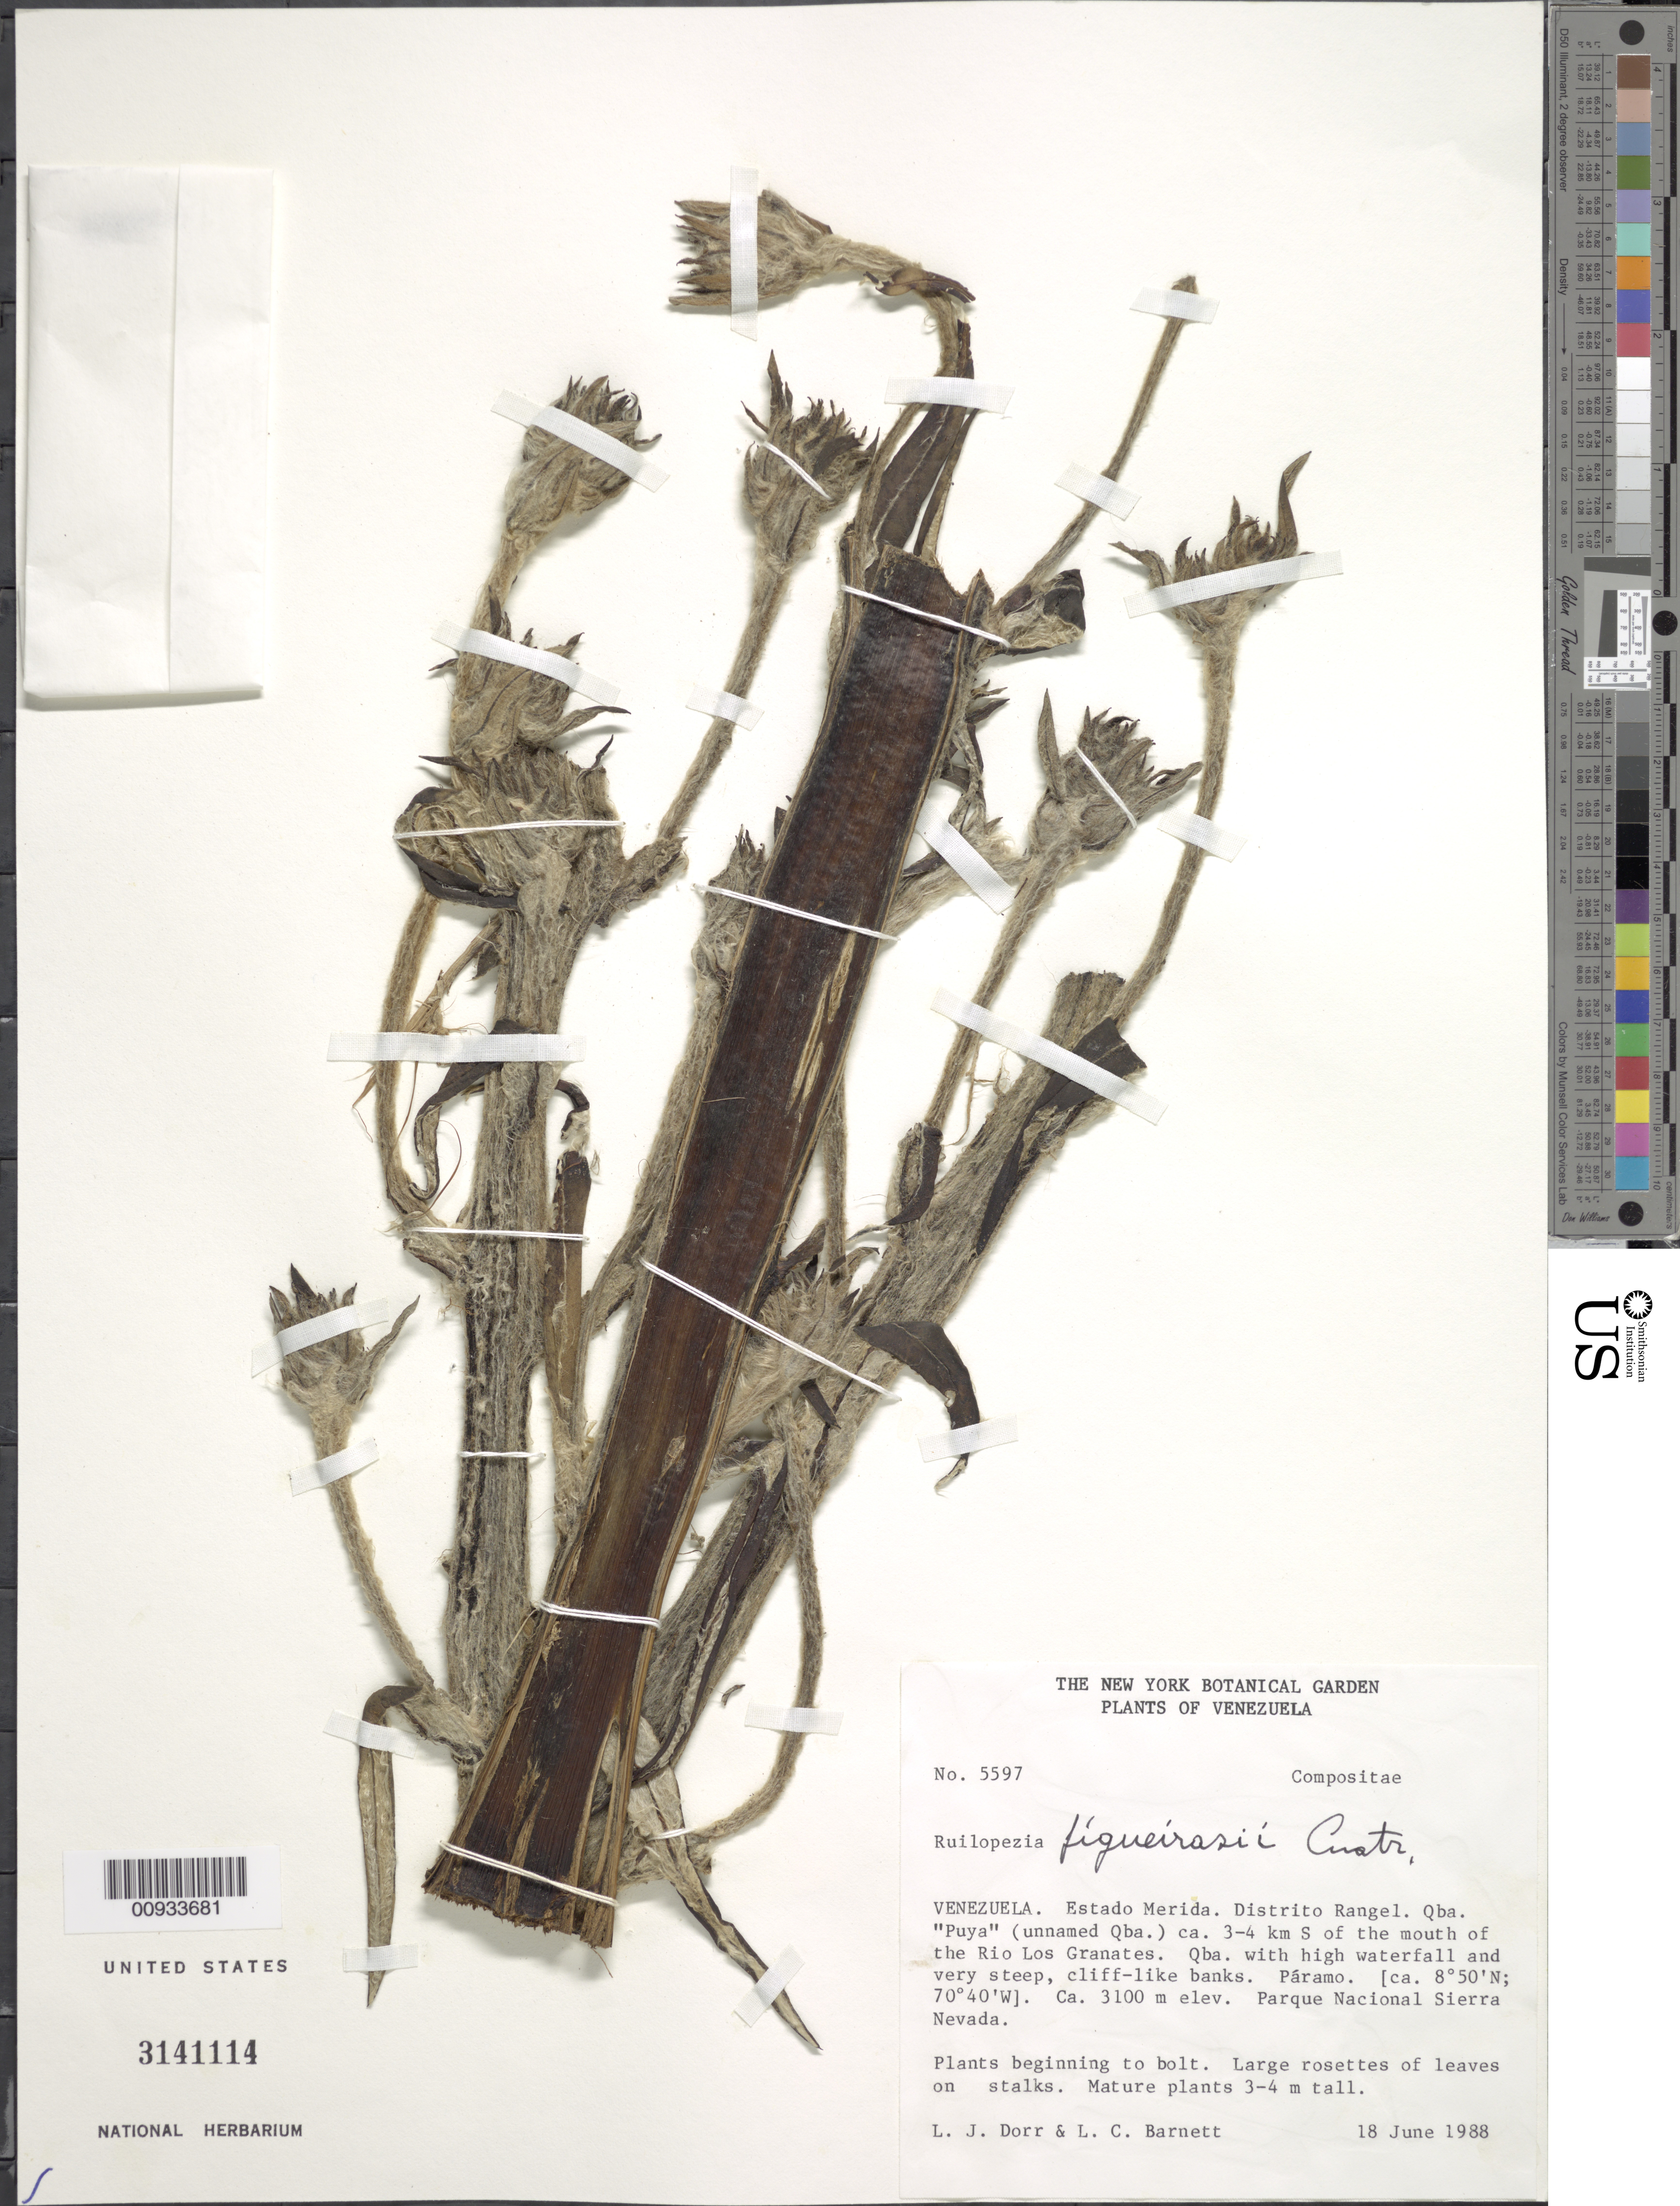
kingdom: Plantae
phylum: Tracheophyta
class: Magnoliopsida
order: Asterales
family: Asteraceae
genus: Ruilopezia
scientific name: Ruilopezia figueirasii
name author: (Cuatrec.) Cuatrec.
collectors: L. J. Dorr & L. C. Barnett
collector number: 5597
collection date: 1988-06-18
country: Venezuela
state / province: Mérida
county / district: Rangel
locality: Qba. Puya (unnamed Qba.), ca 3-4 km S of the mouth of the Rio Los Granates, Qba., Parque Nacional Sierra Nevada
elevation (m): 3100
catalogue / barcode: US 3141114